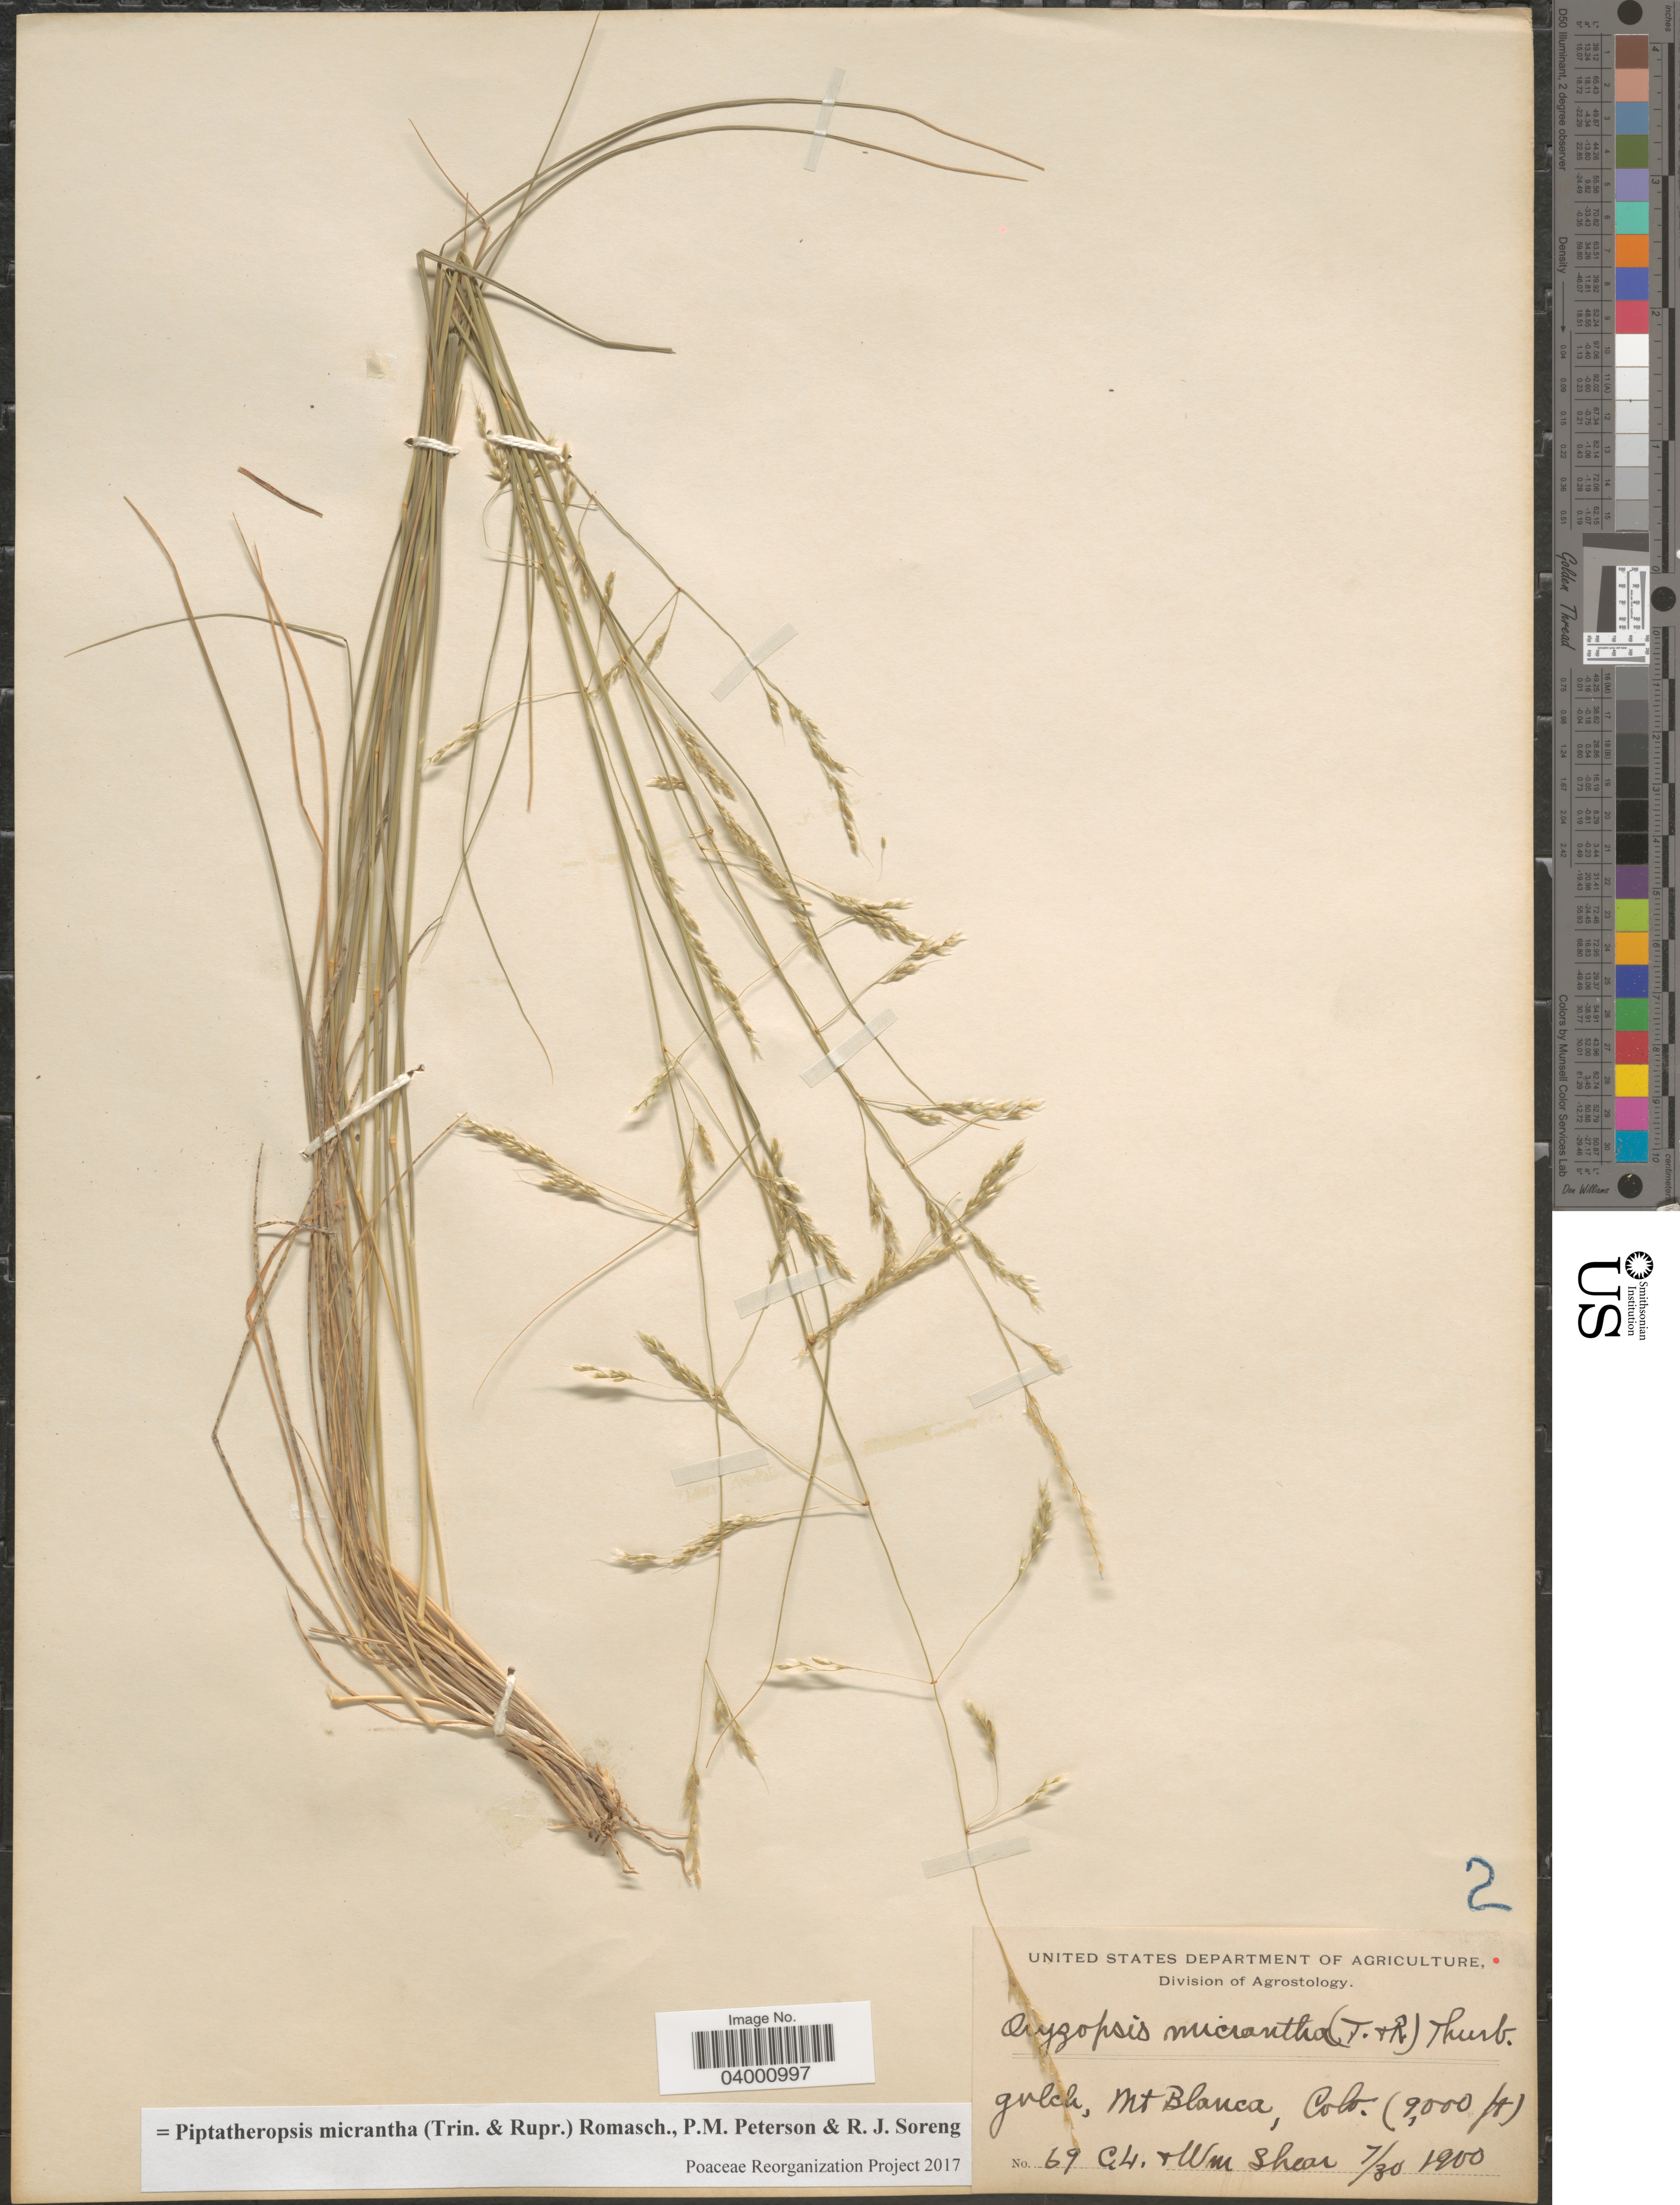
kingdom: Plantae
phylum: Tracheophyta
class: Liliopsida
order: Poales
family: Poaceae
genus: Piptatheropsis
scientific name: Piptatheropsis micrantha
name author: (Trin. & Rupr.) Romasch.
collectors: C. L. Shear & W. Shear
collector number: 69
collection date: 1900-07-30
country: United States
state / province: Colorado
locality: Gulch, Mt Blanca.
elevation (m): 2743